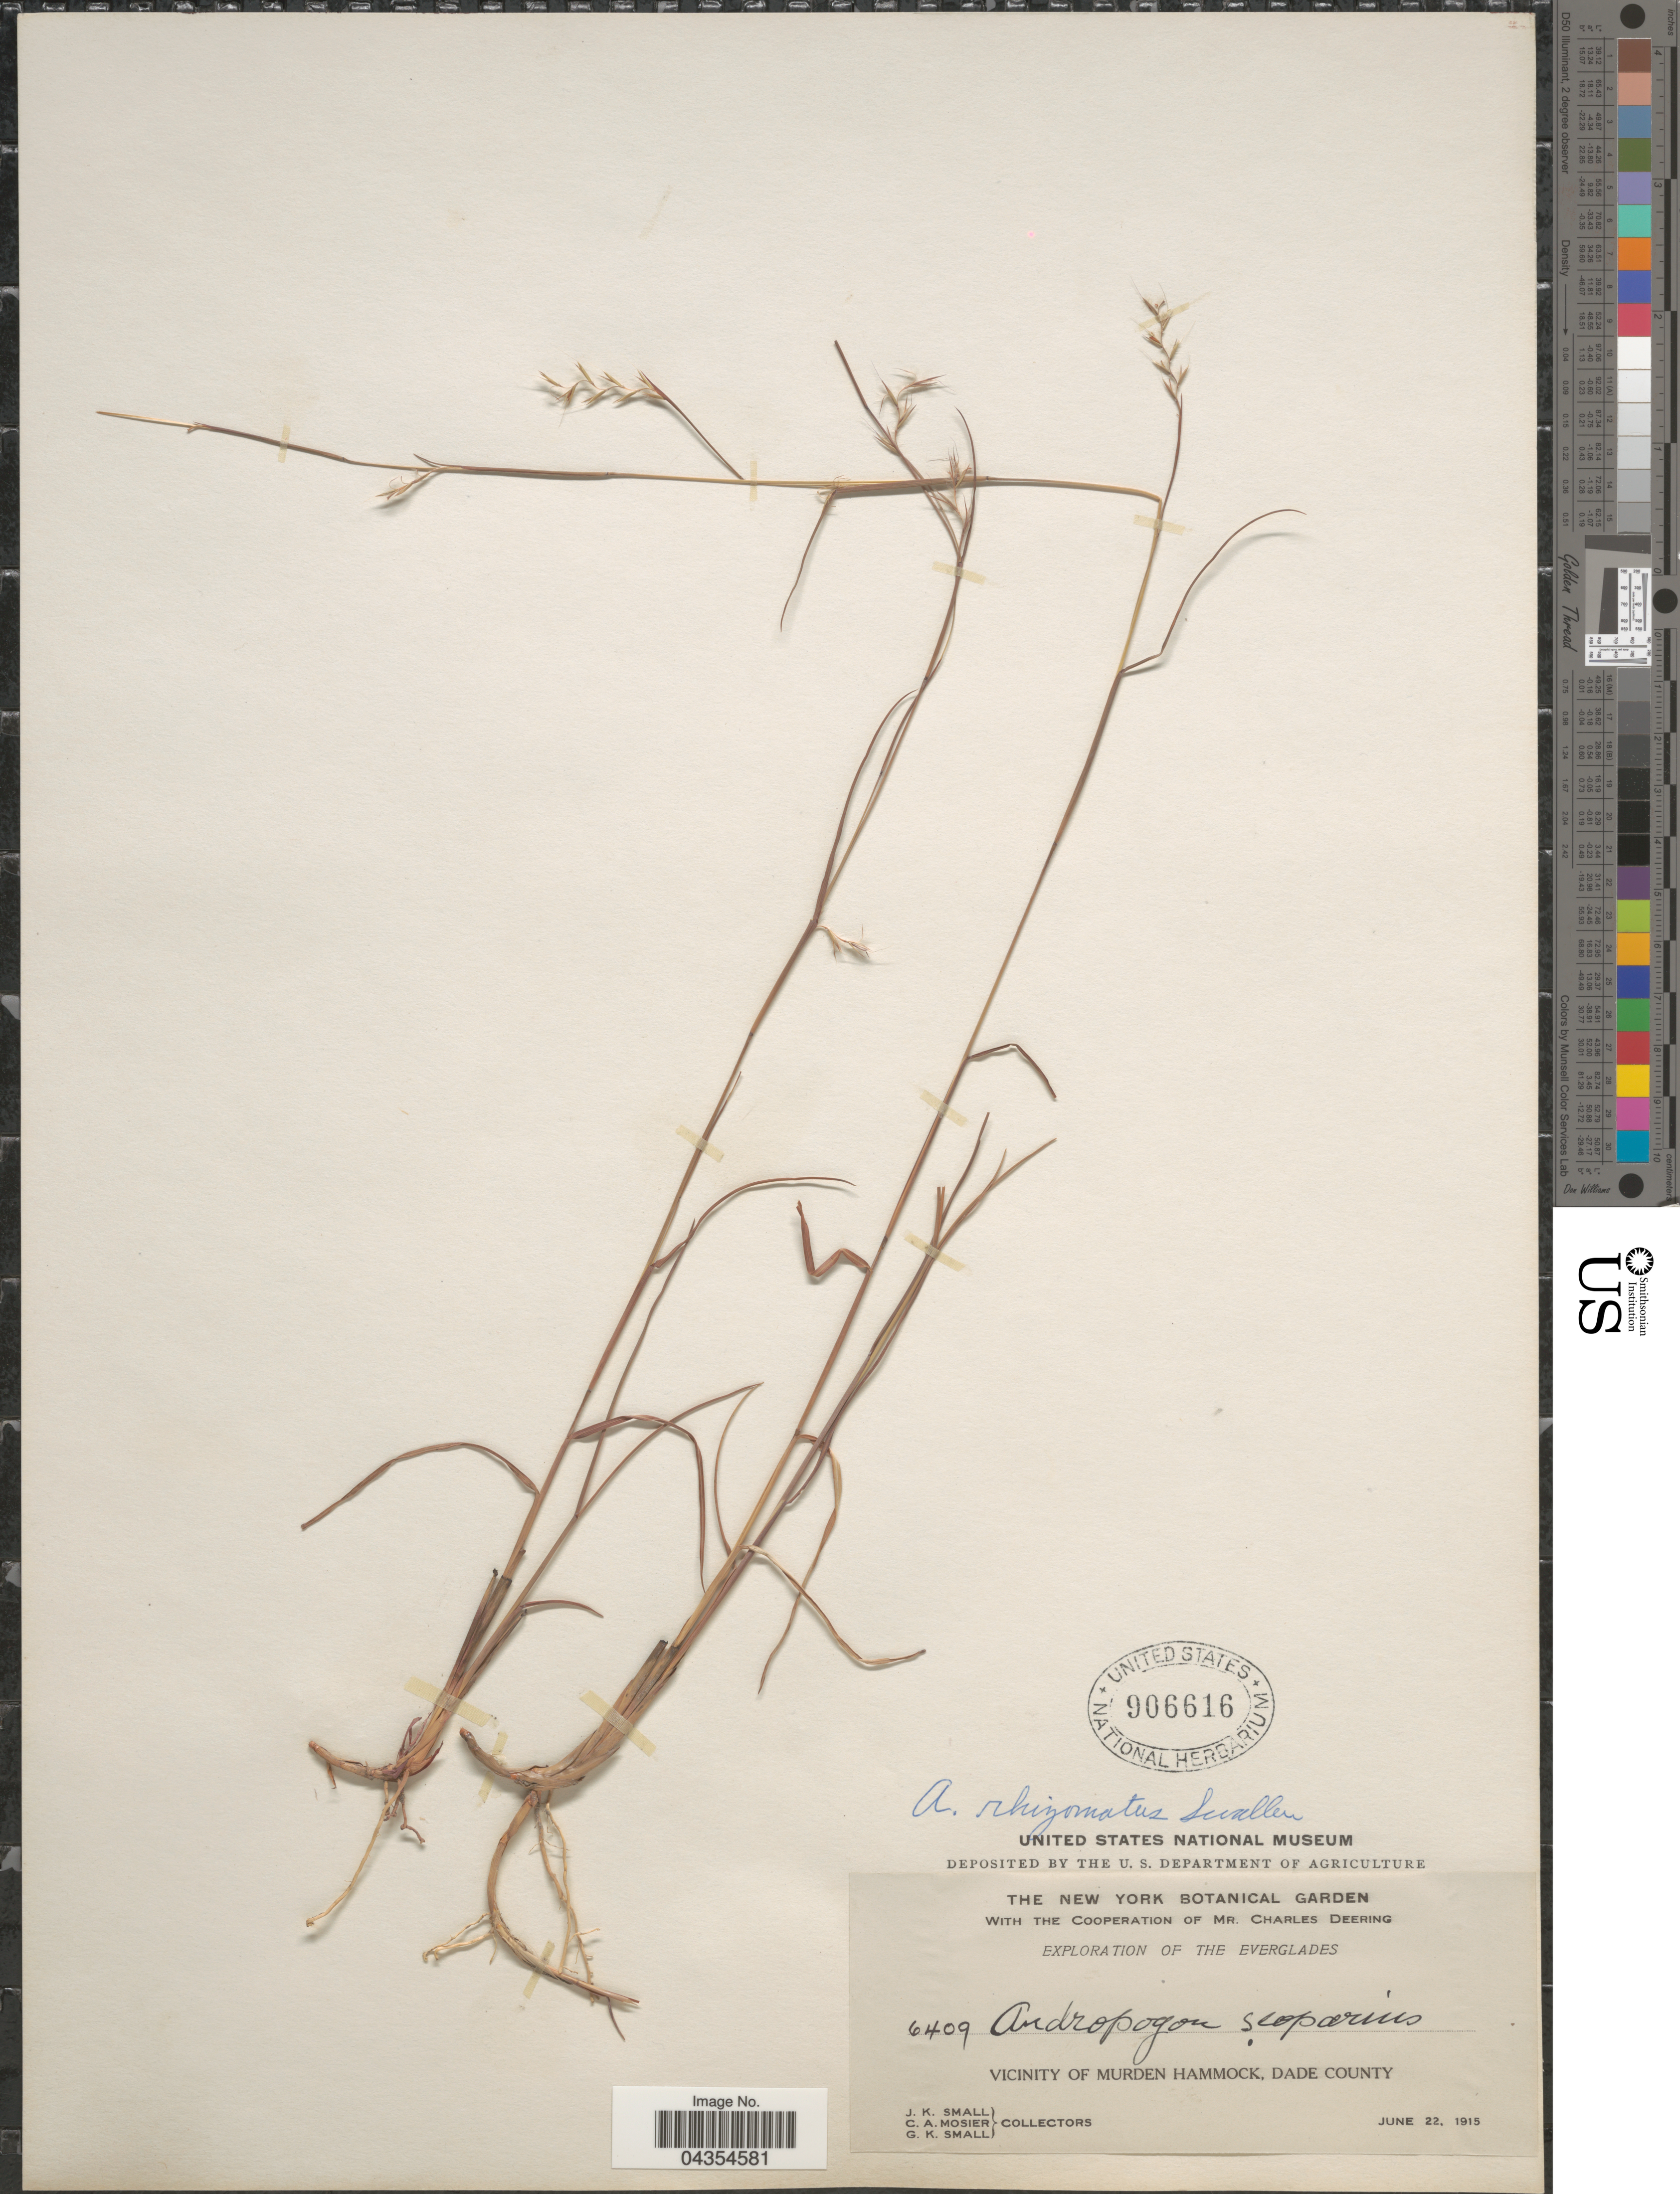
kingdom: Plantae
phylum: Tracheophyta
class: Liliopsida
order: Poales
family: Poaceae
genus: Schizachyrium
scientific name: Schizachyrium rhizomatum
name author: (Swallen) Gould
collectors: J. K. Small, C. A. Mosier & G. K. Small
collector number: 6409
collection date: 1915-06-22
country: United States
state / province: Florida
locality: Exploration of The Everglades. Vicinity of Murden Hammock, Dade County.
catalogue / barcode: US 906616